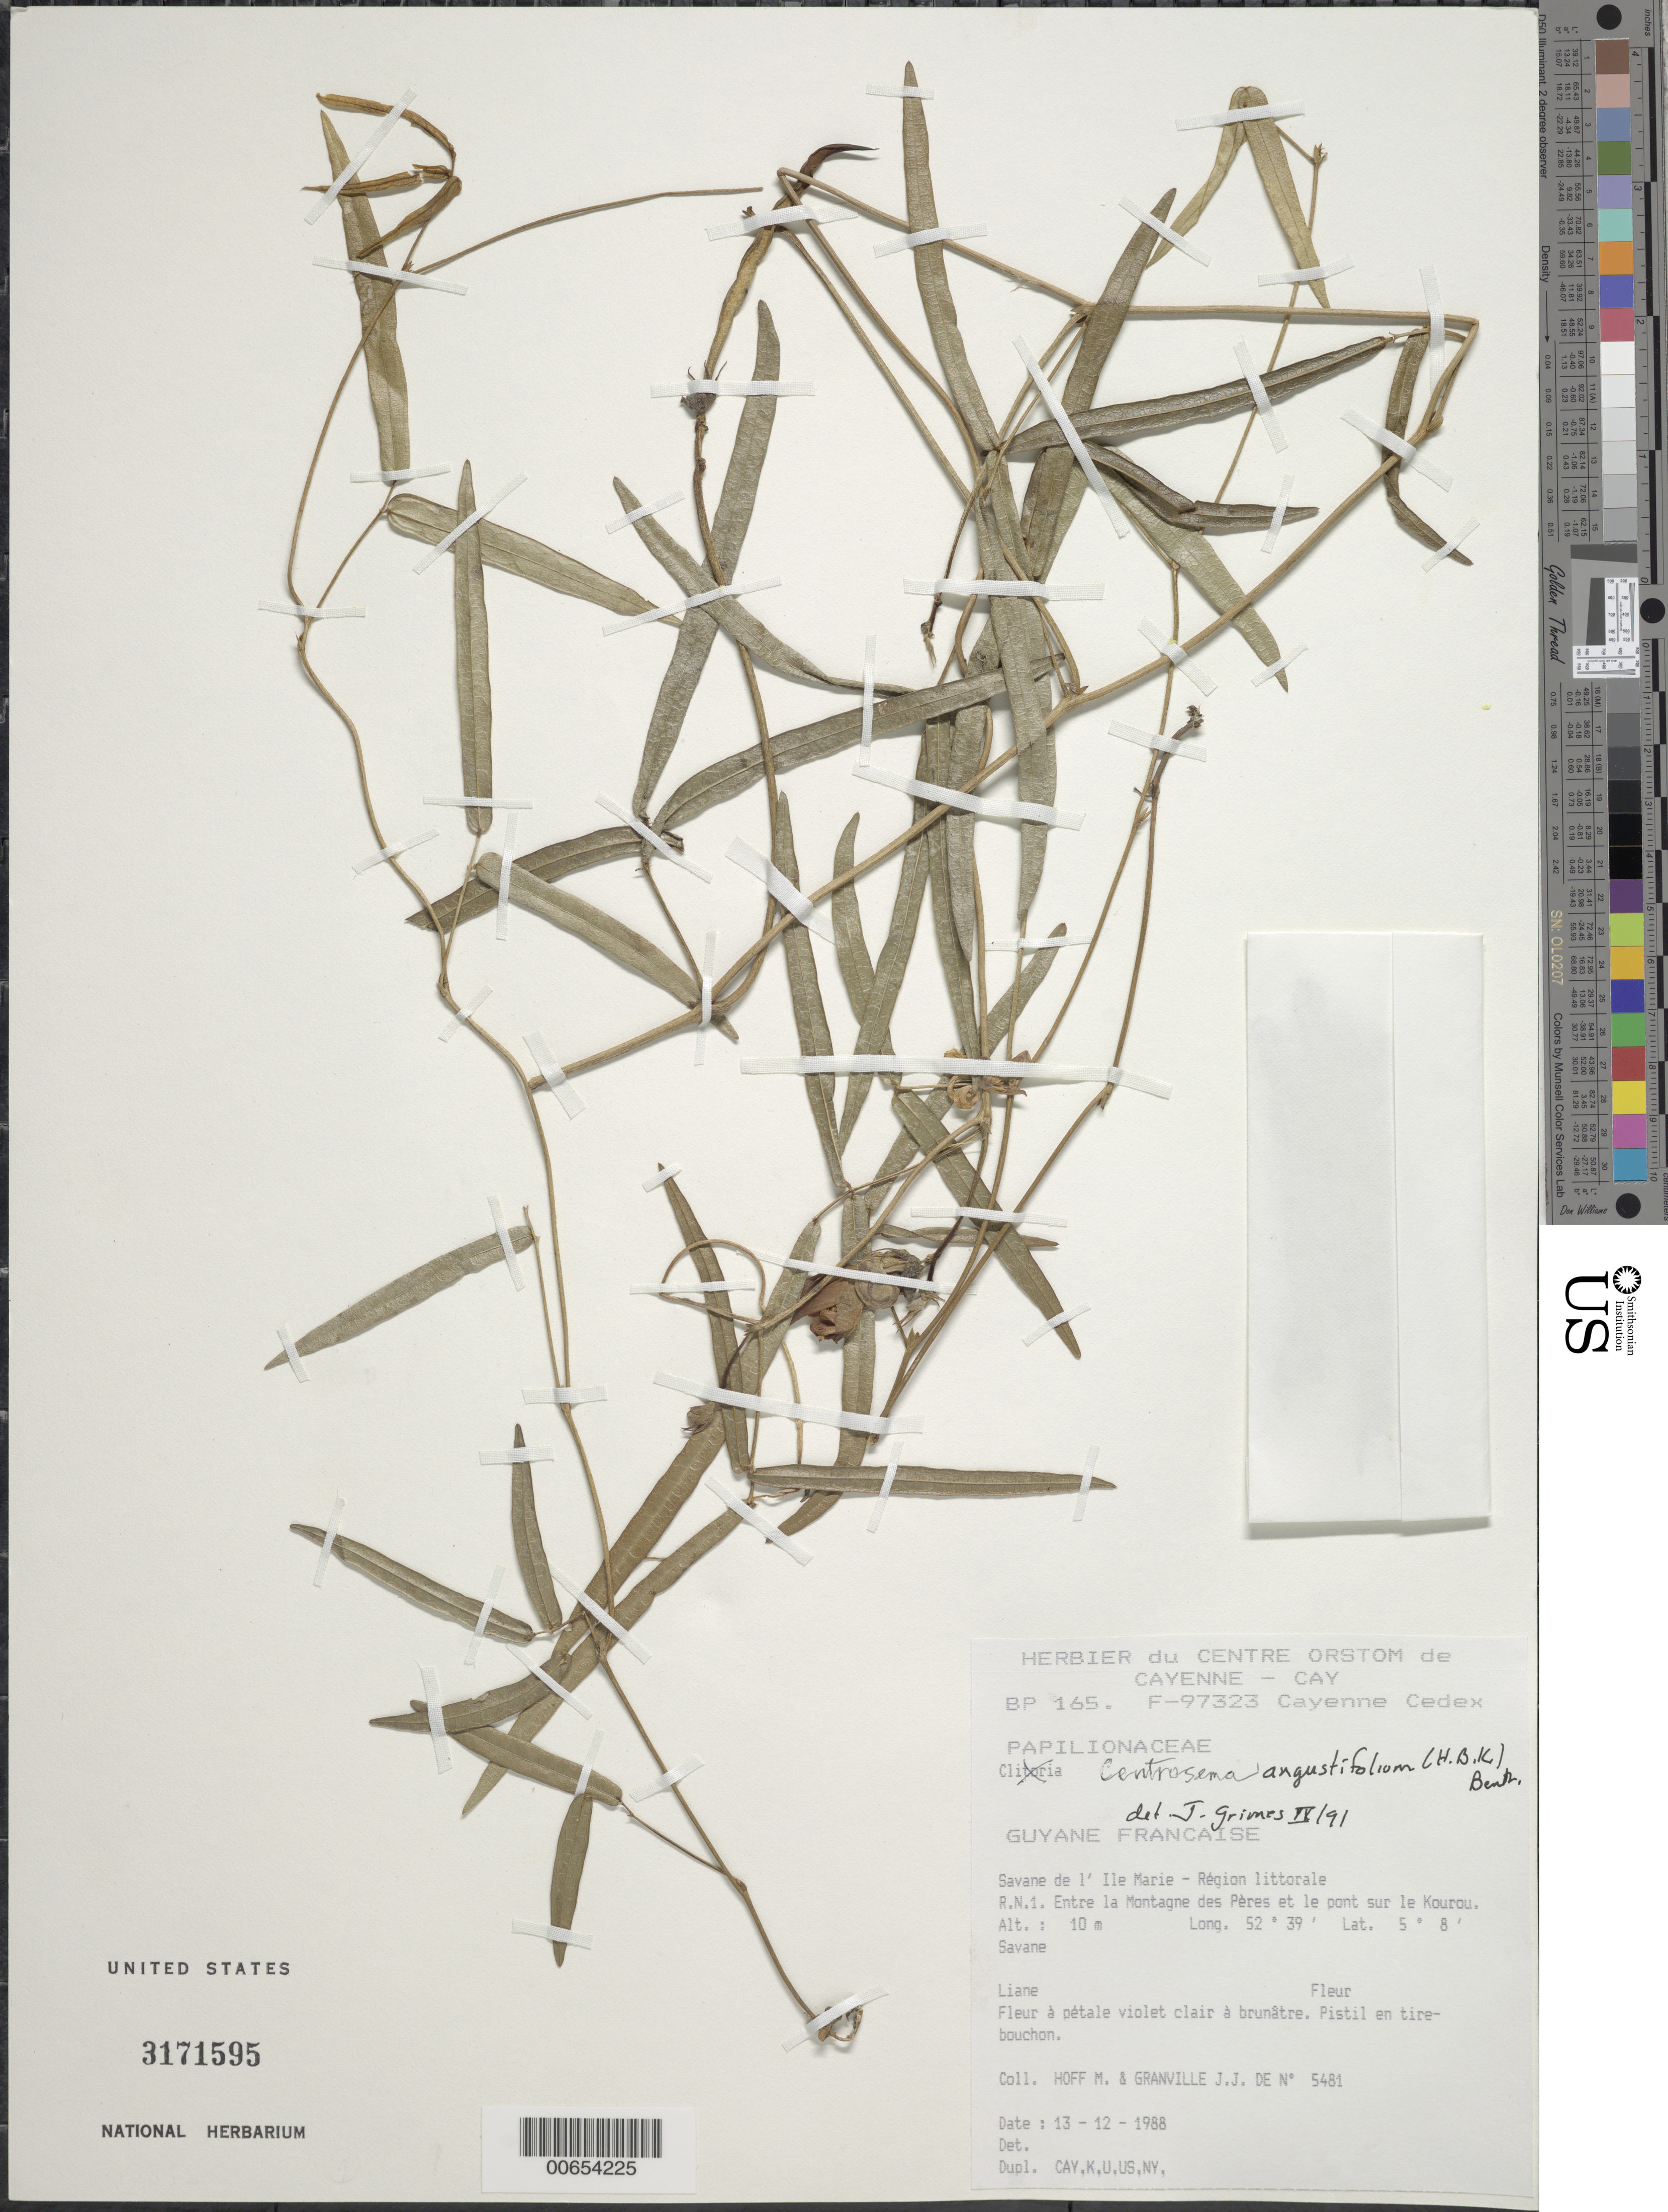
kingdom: Plantae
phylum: Tracheophyta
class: Magnoliopsida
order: Fabales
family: Fabaceae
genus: Centrosema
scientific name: Centrosema angustifolium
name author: (Kunth) Benth.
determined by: Grimes, J.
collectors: M. Hoff & J.-J. de Granville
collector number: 5481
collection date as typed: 13-Dec-88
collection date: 1988-12-13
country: French Guiana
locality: Savane de l'Ile Marie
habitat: Littoral region, savanna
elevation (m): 10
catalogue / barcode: US 3171595